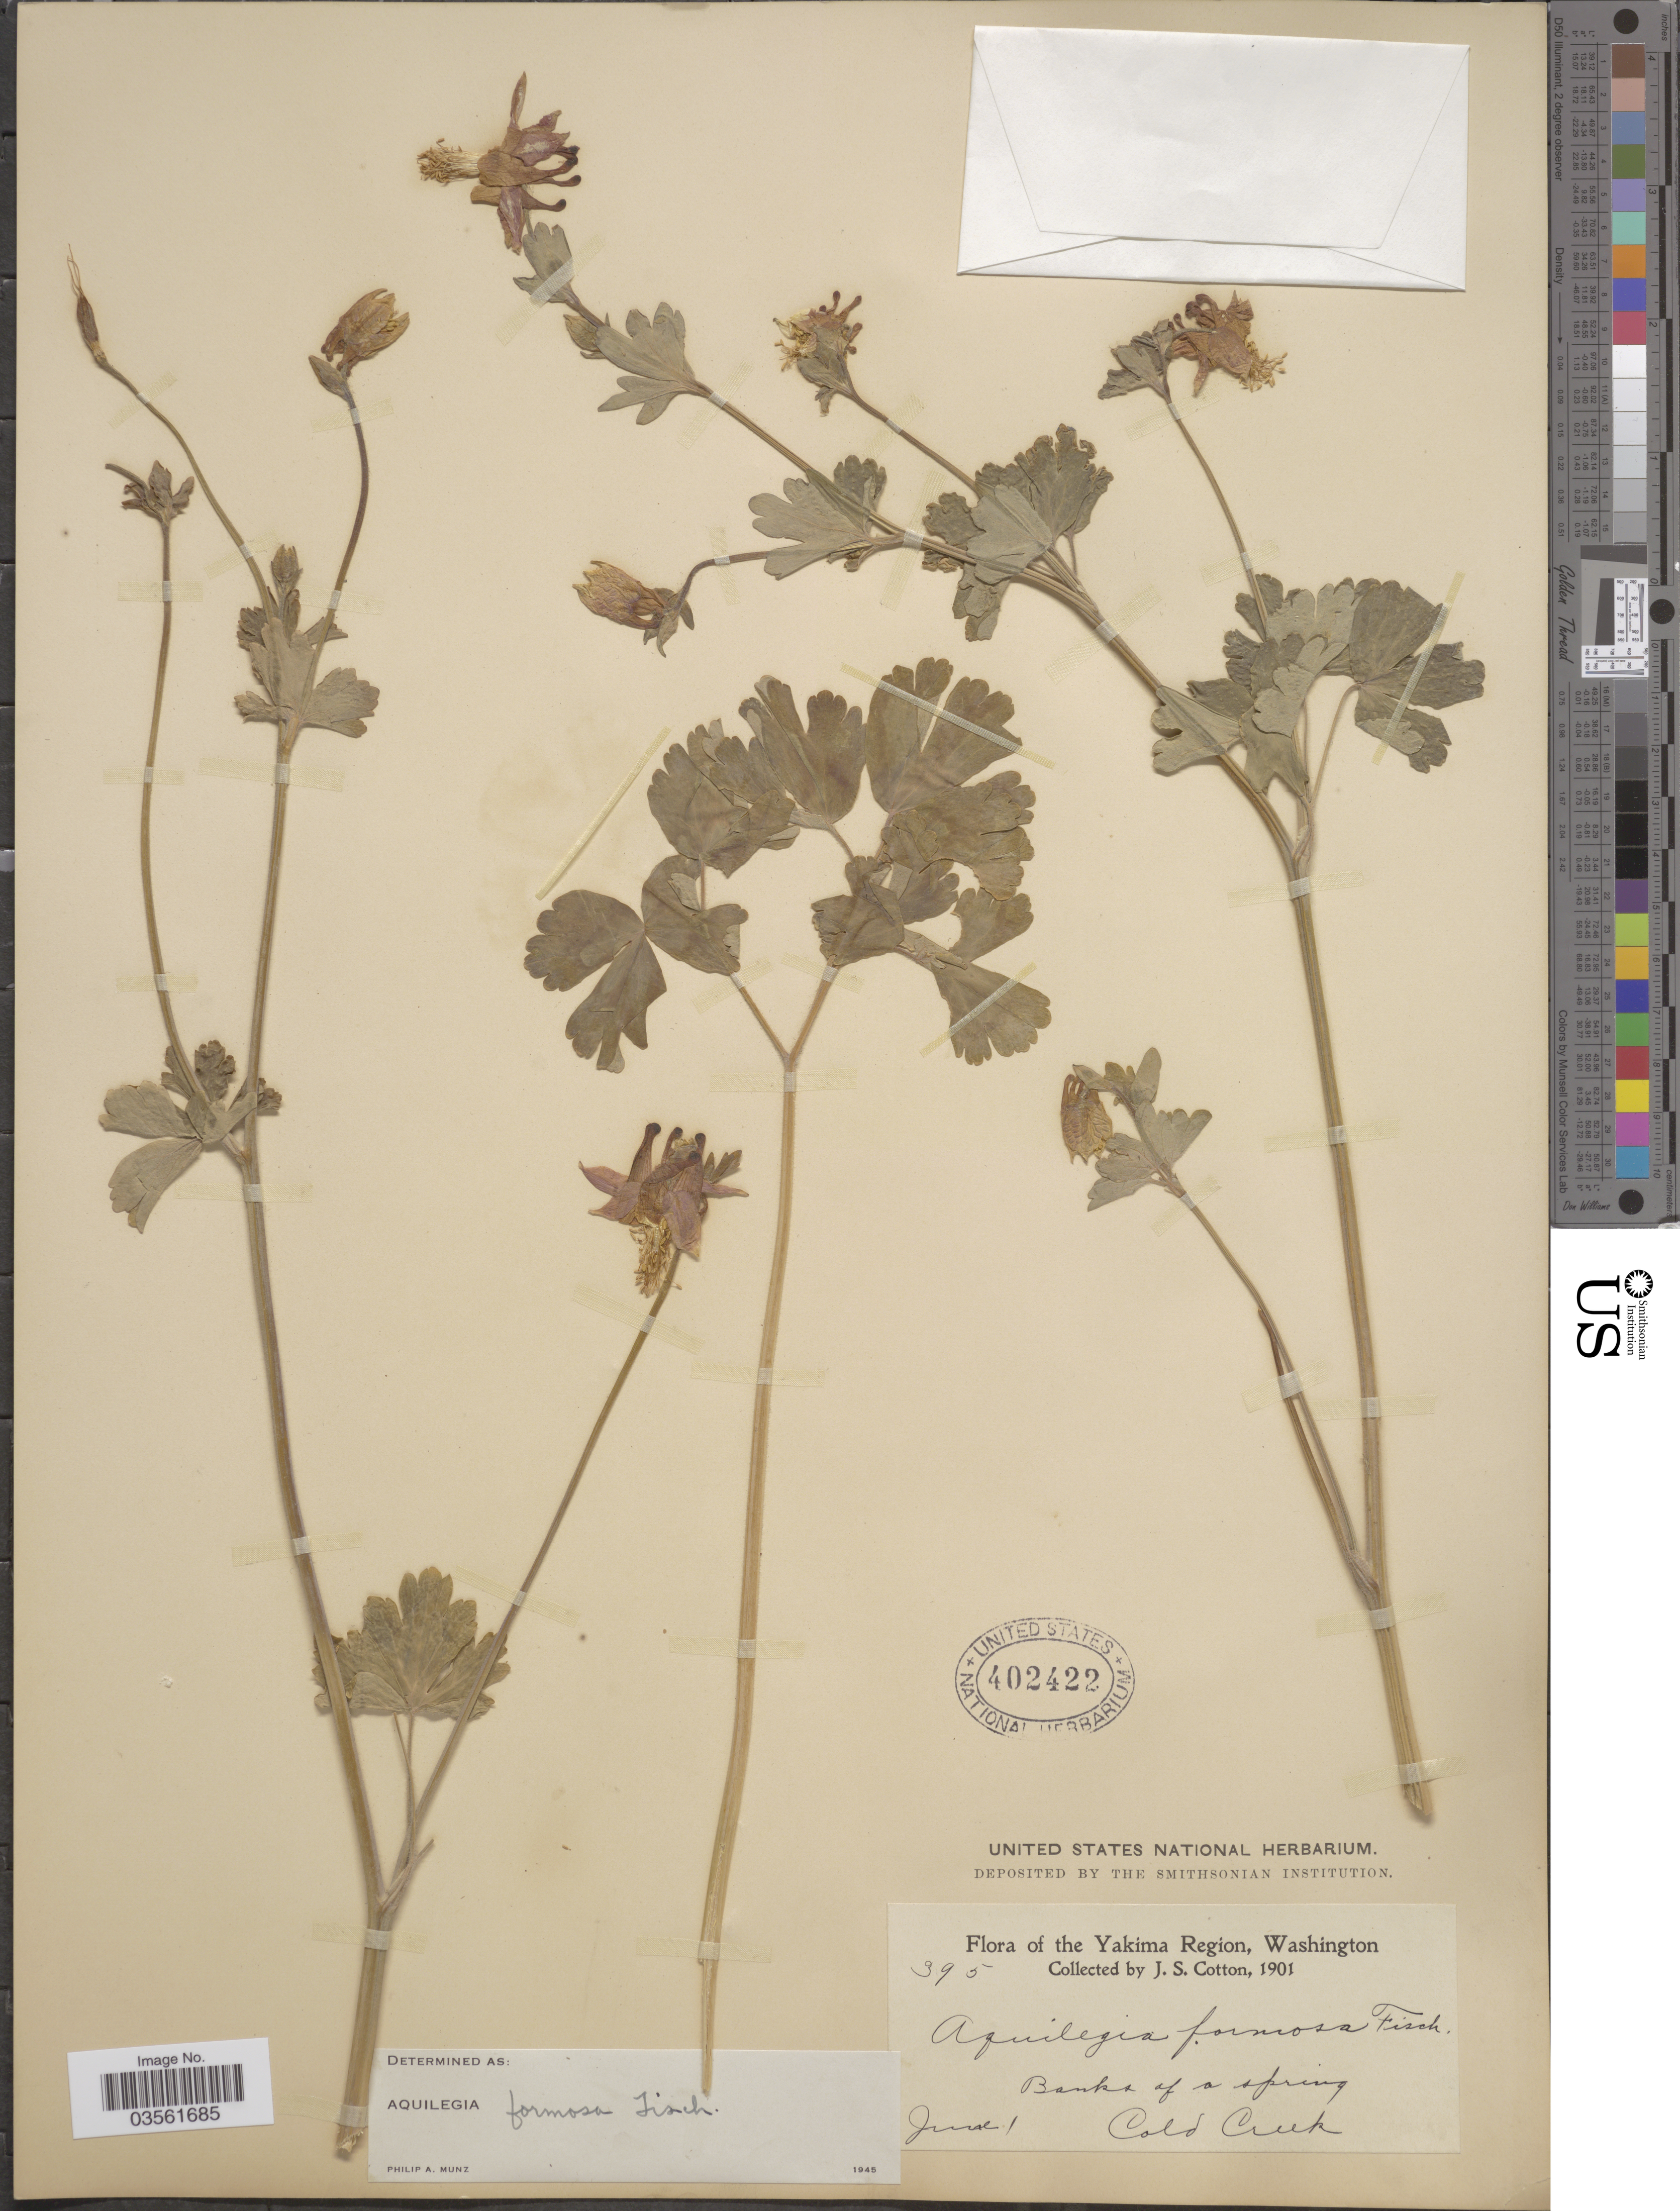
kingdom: Plantae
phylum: Tracheophyta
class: Magnoliopsida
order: Ranunculales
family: Ranunculaceae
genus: Aquilegia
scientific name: Aquilegia formosa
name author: Fisch. ex DC.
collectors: J. S. Cotton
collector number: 395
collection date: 1901-06-01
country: United States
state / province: Washington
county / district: Yakima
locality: Yakima Region. Banks of a spring. Cold Creek.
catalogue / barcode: US 402422